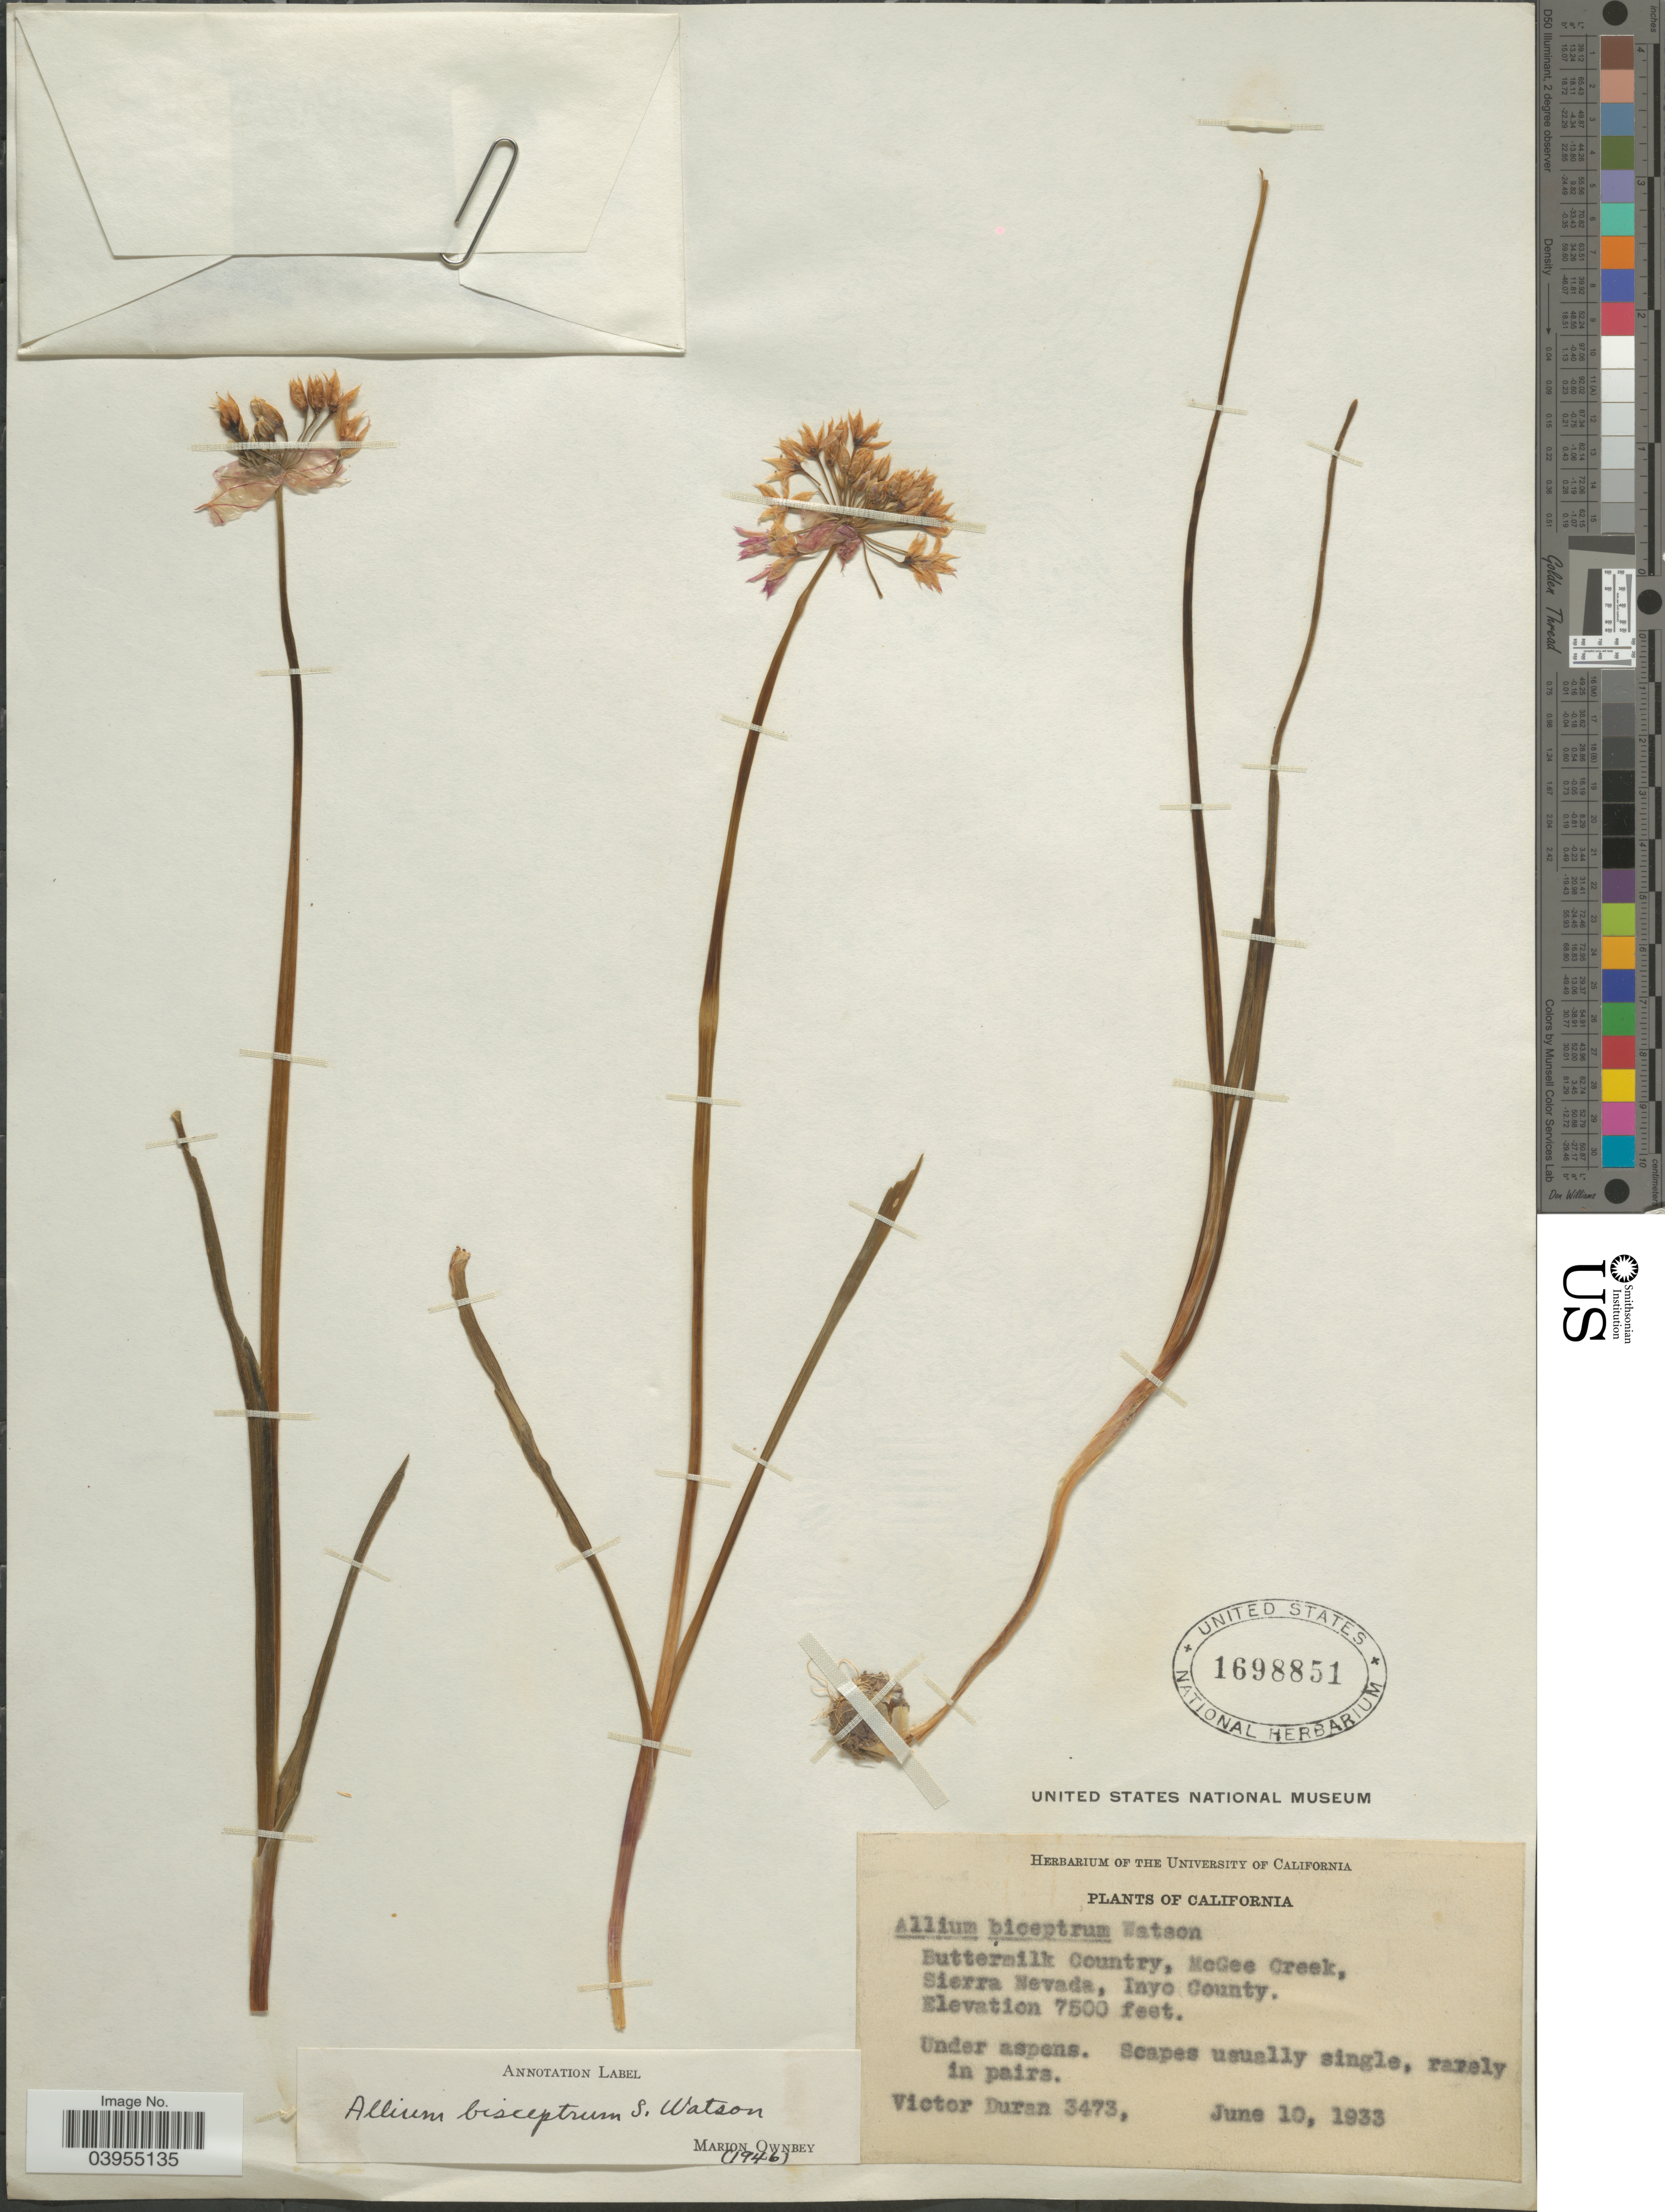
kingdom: Plantae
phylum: Tracheophyta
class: Liliopsida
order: Asparagales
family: Amaryllidaceae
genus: Allium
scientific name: Allium bisceptrum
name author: S. Watson in C. King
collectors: V. Duran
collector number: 3473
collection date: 1933-06-10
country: United States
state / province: California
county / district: Inyo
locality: Buttermilk Country, McGee Creek, Sierra Nevada, Inyo County.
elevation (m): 2286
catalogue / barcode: US 1698851